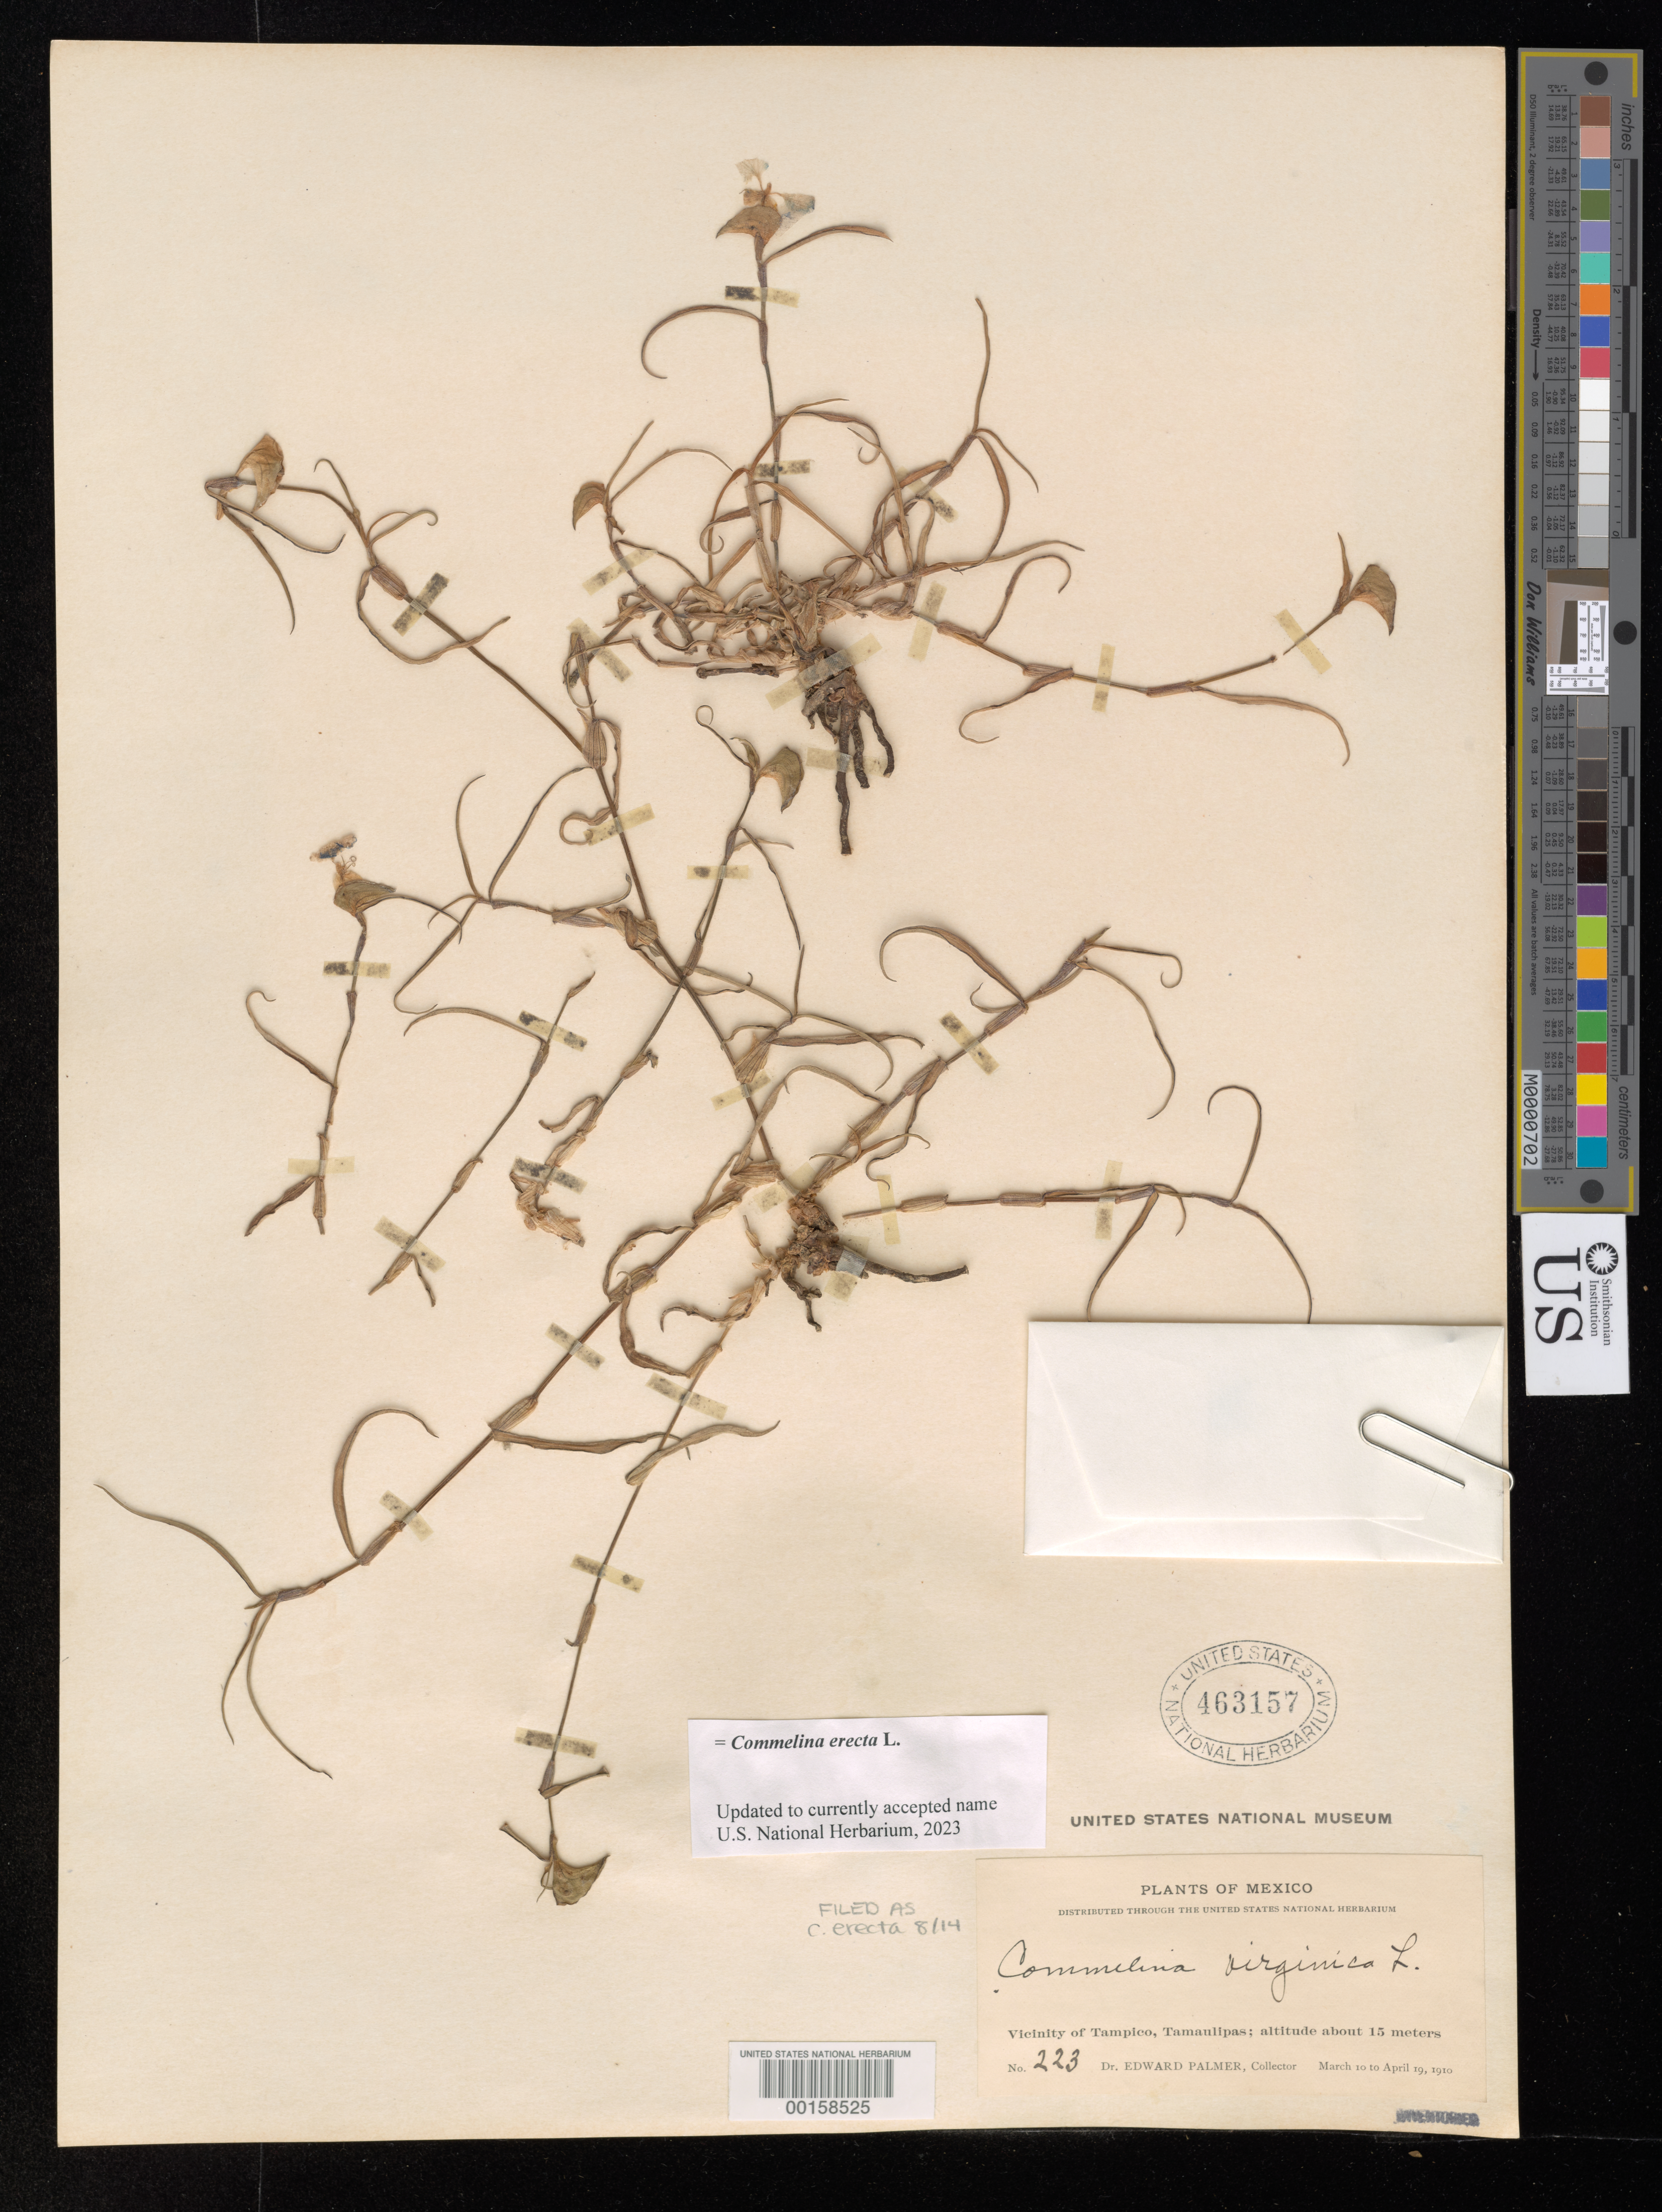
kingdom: Plantae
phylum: Tracheophyta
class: Liliopsida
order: Commelinales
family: Commelinaceae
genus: Commelina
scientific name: Commelina erecta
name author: L.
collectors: E. Palmer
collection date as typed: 10 Mar 1910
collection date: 1910-03-10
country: Mexico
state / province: Tamaulipas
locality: Tampico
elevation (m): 15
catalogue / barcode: US 463157